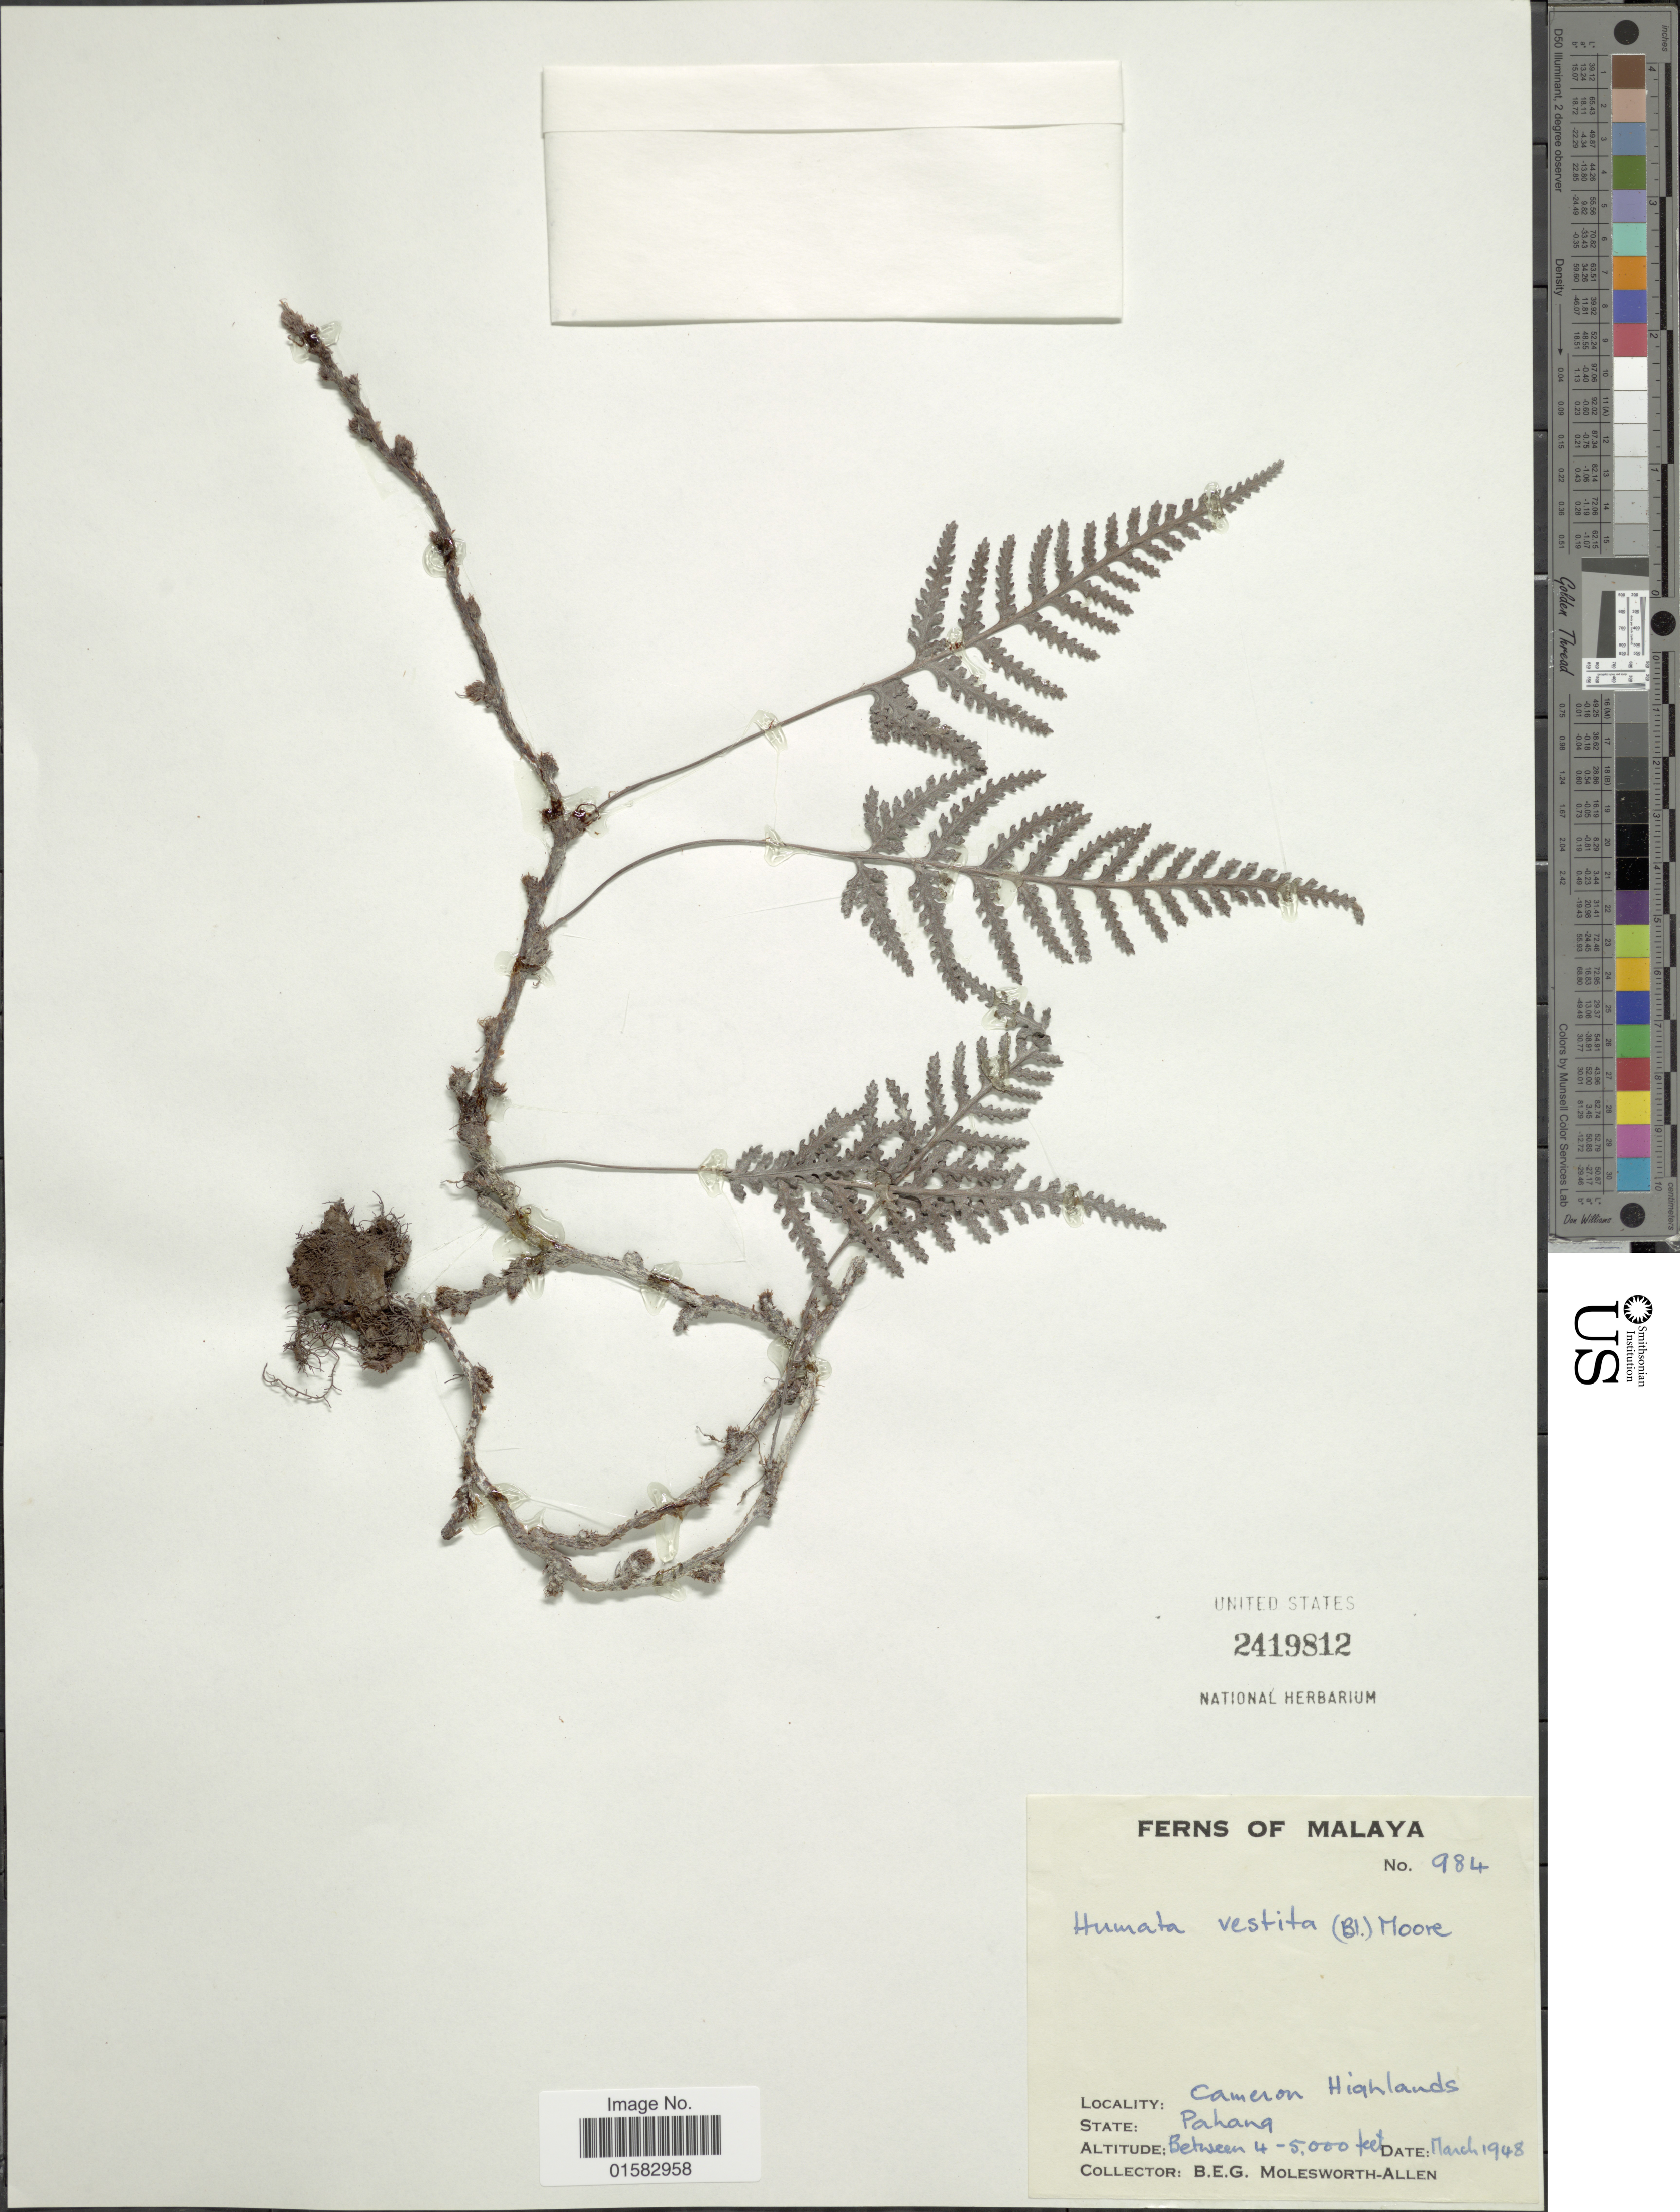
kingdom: Plantae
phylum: Tracheophyta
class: Polypodiopsida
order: Polypodiales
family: Davalliaceae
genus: Davallia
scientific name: Davallia repens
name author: (L. f.) Kuhn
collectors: B. E. G. Molesworth-Allen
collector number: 984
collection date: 1948-03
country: Malaysia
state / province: Pahang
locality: Cameron Highlands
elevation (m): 1219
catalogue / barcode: US 2419812